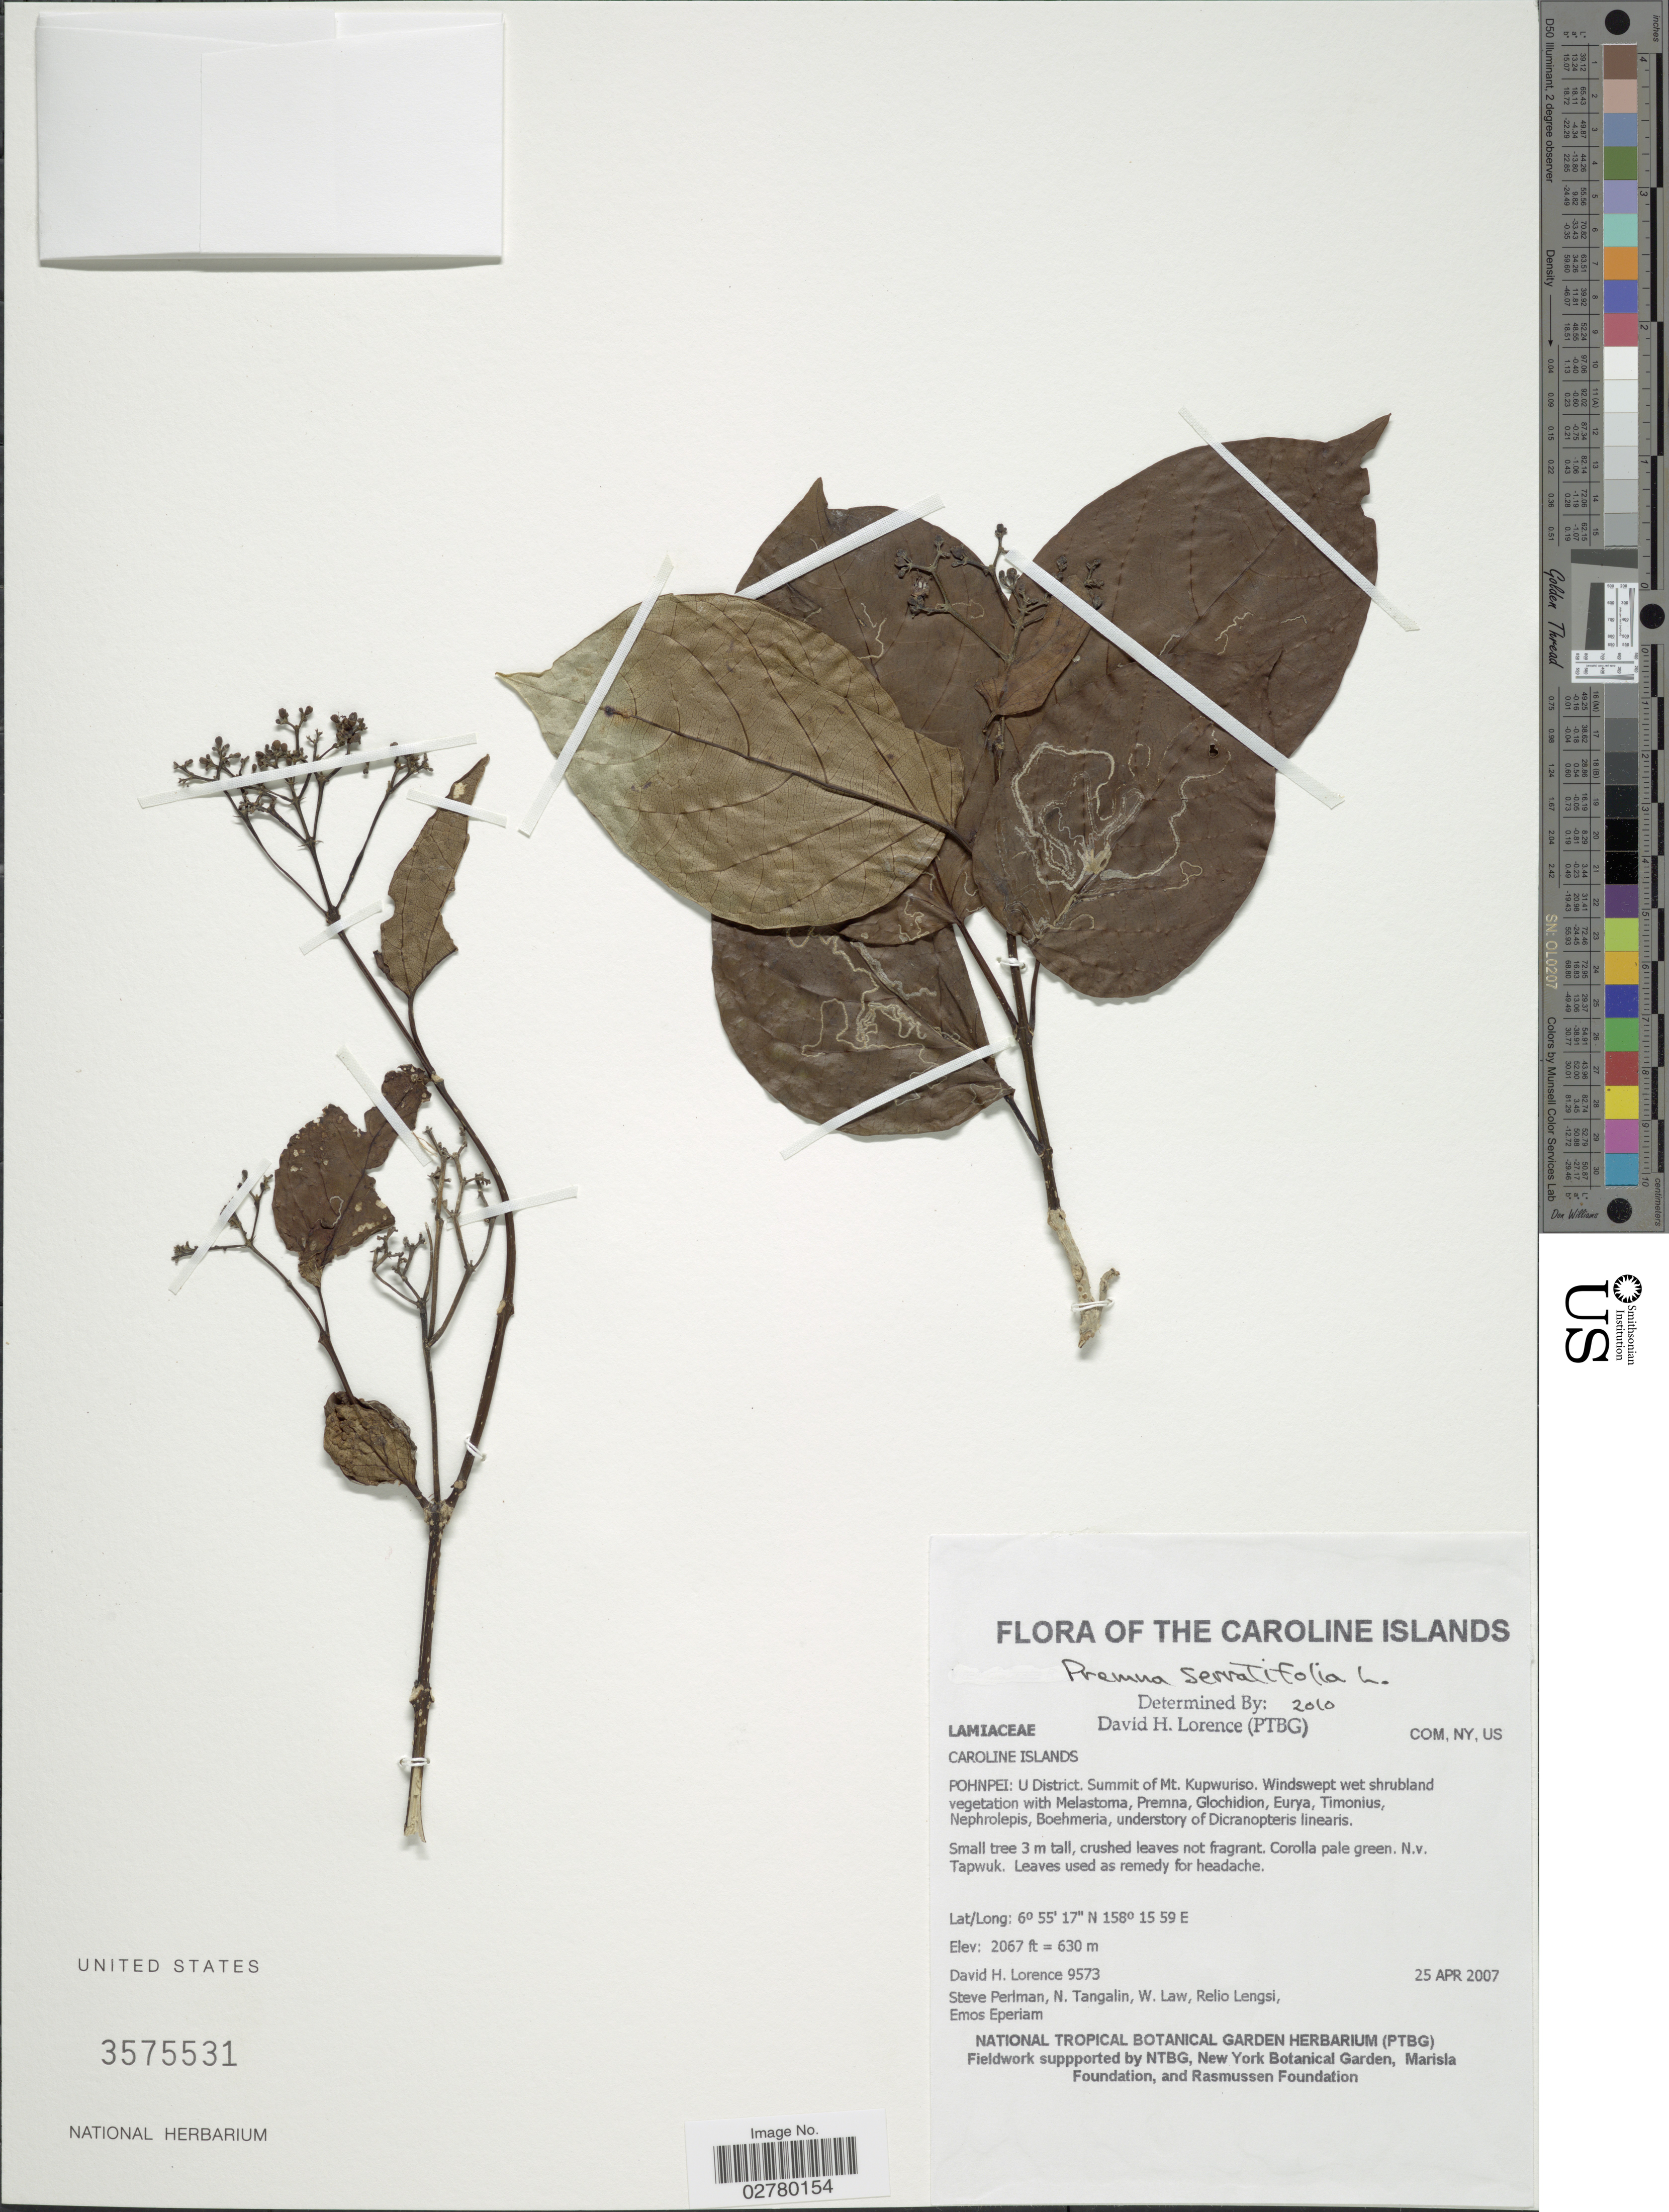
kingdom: Plantae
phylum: Tracheophyta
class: Magnoliopsida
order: Lamiales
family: Lamiaceae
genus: Premna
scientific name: Premna serratifolia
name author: L.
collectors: D. Lorence, S. Perlman, N. Tangalin, W. Law & et al.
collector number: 9573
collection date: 2007-04-25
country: Micronesia, Federated States of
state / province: Pohnpei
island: Pohnpei [Ponape]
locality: Caroline Islands. Pohnpei: U District, Summit of Mt. Kupwuriso.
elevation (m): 630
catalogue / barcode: US 3575531